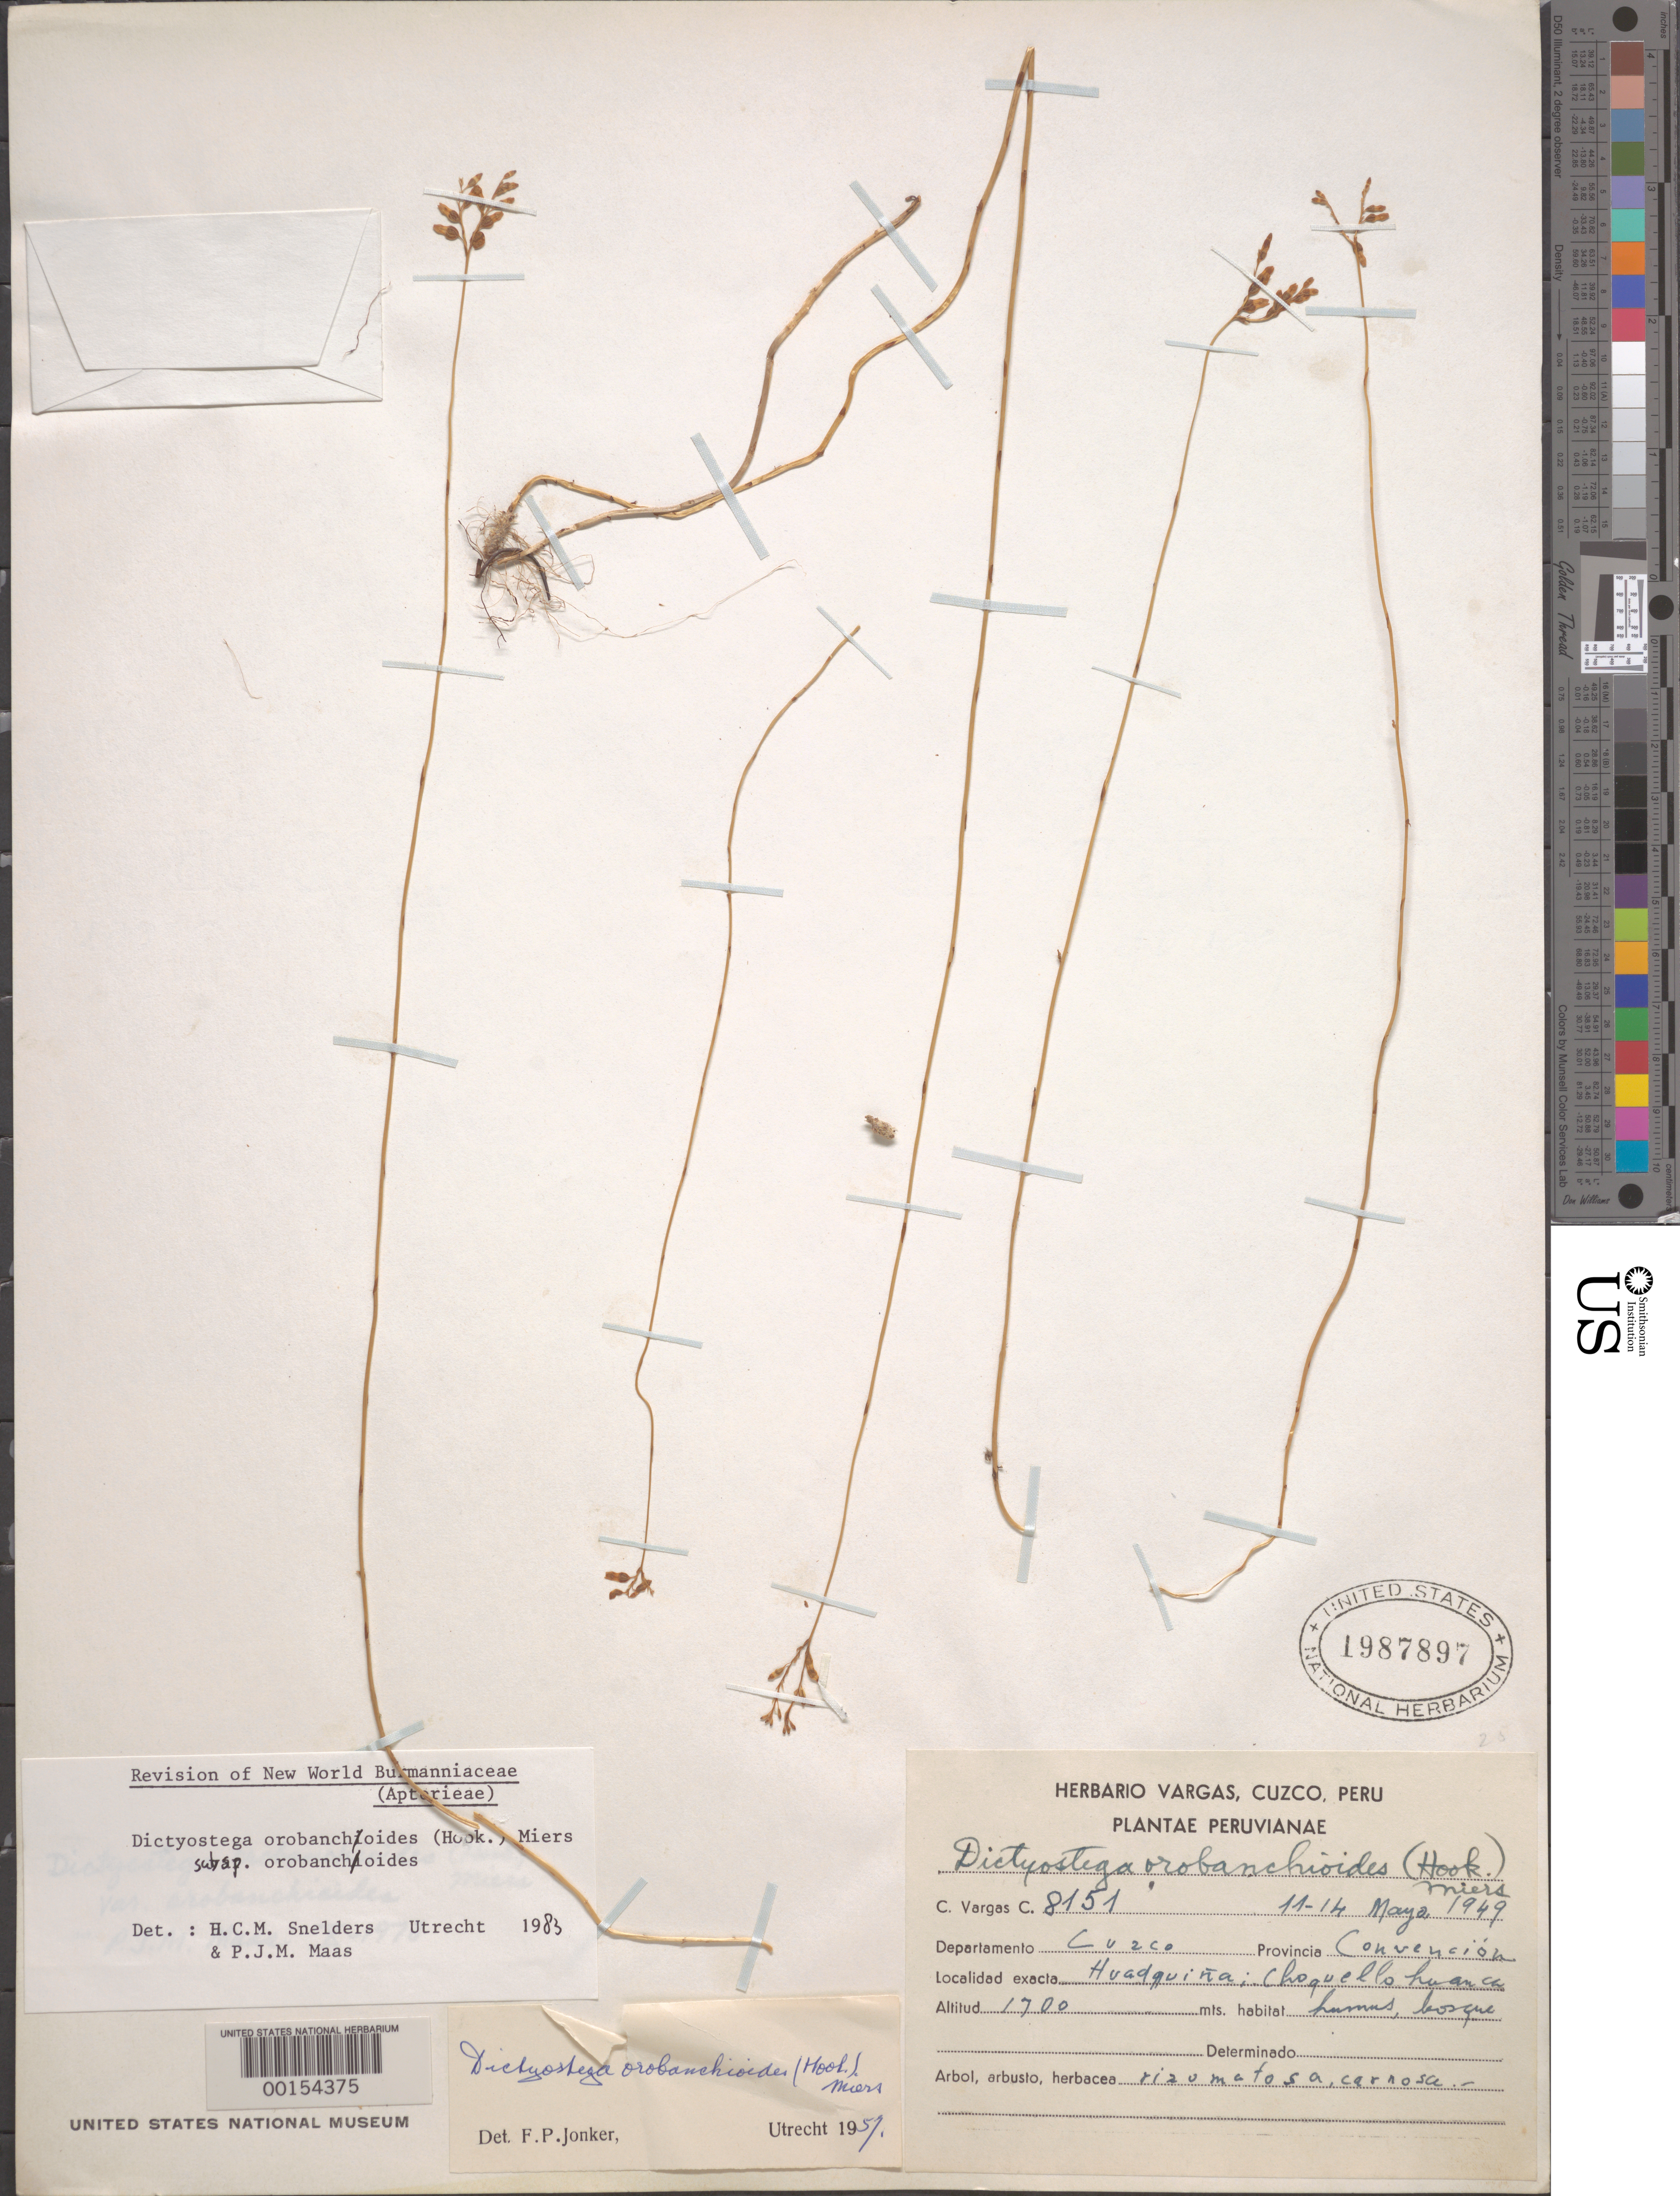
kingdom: Plantae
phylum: Tracheophyta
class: Liliopsida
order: Dioscoreales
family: Burmanniaceae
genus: Dictyostega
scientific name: Dictyostega orobanchoides subsp. orobanchoides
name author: (Hook.) Miers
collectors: C. Vargas Calderón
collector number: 8151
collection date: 1949-05-11/1949-05-14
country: Peru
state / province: Cusco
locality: Departamento Cuzco. Provincia Convención. Huadquiña; Choquellohanca.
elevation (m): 1700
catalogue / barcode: US 1987897